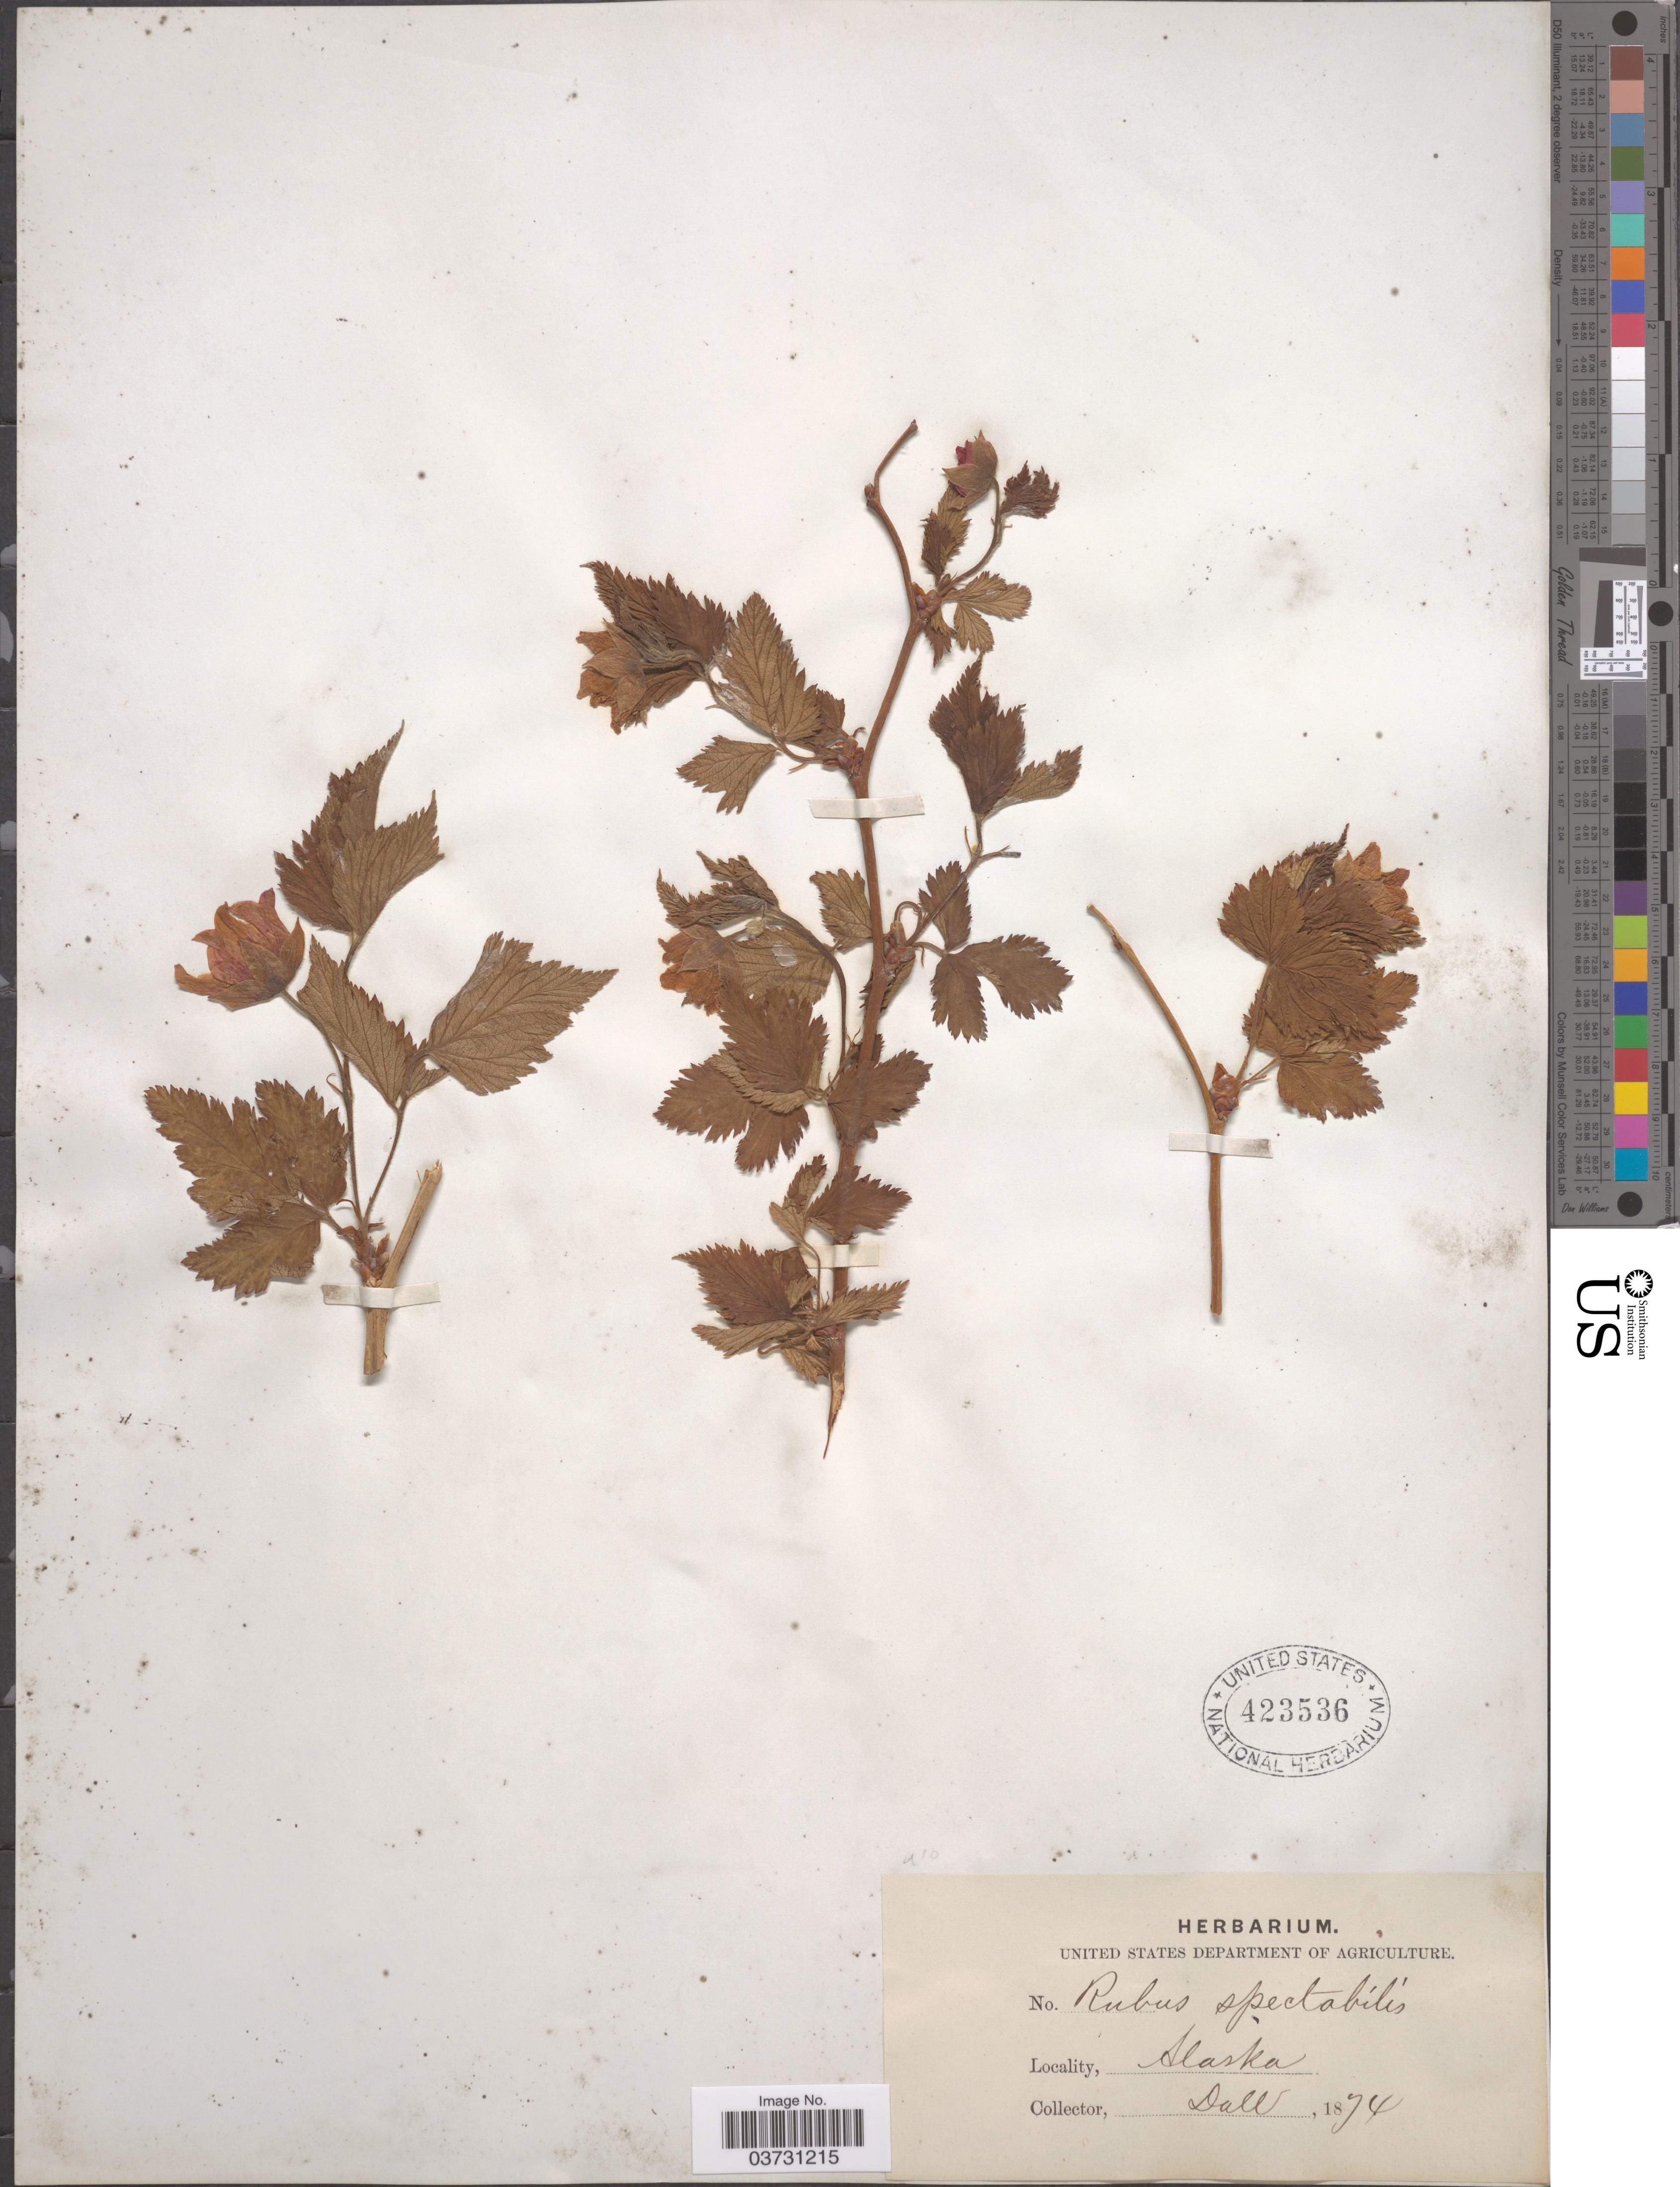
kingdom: Plantae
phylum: Tracheophyta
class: Magnoliopsida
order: Rosales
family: Rosaceae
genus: Rubus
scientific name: Rubus spectabilis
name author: Pursh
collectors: -. Dall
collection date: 1874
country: United States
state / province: Alaska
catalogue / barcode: US 423536